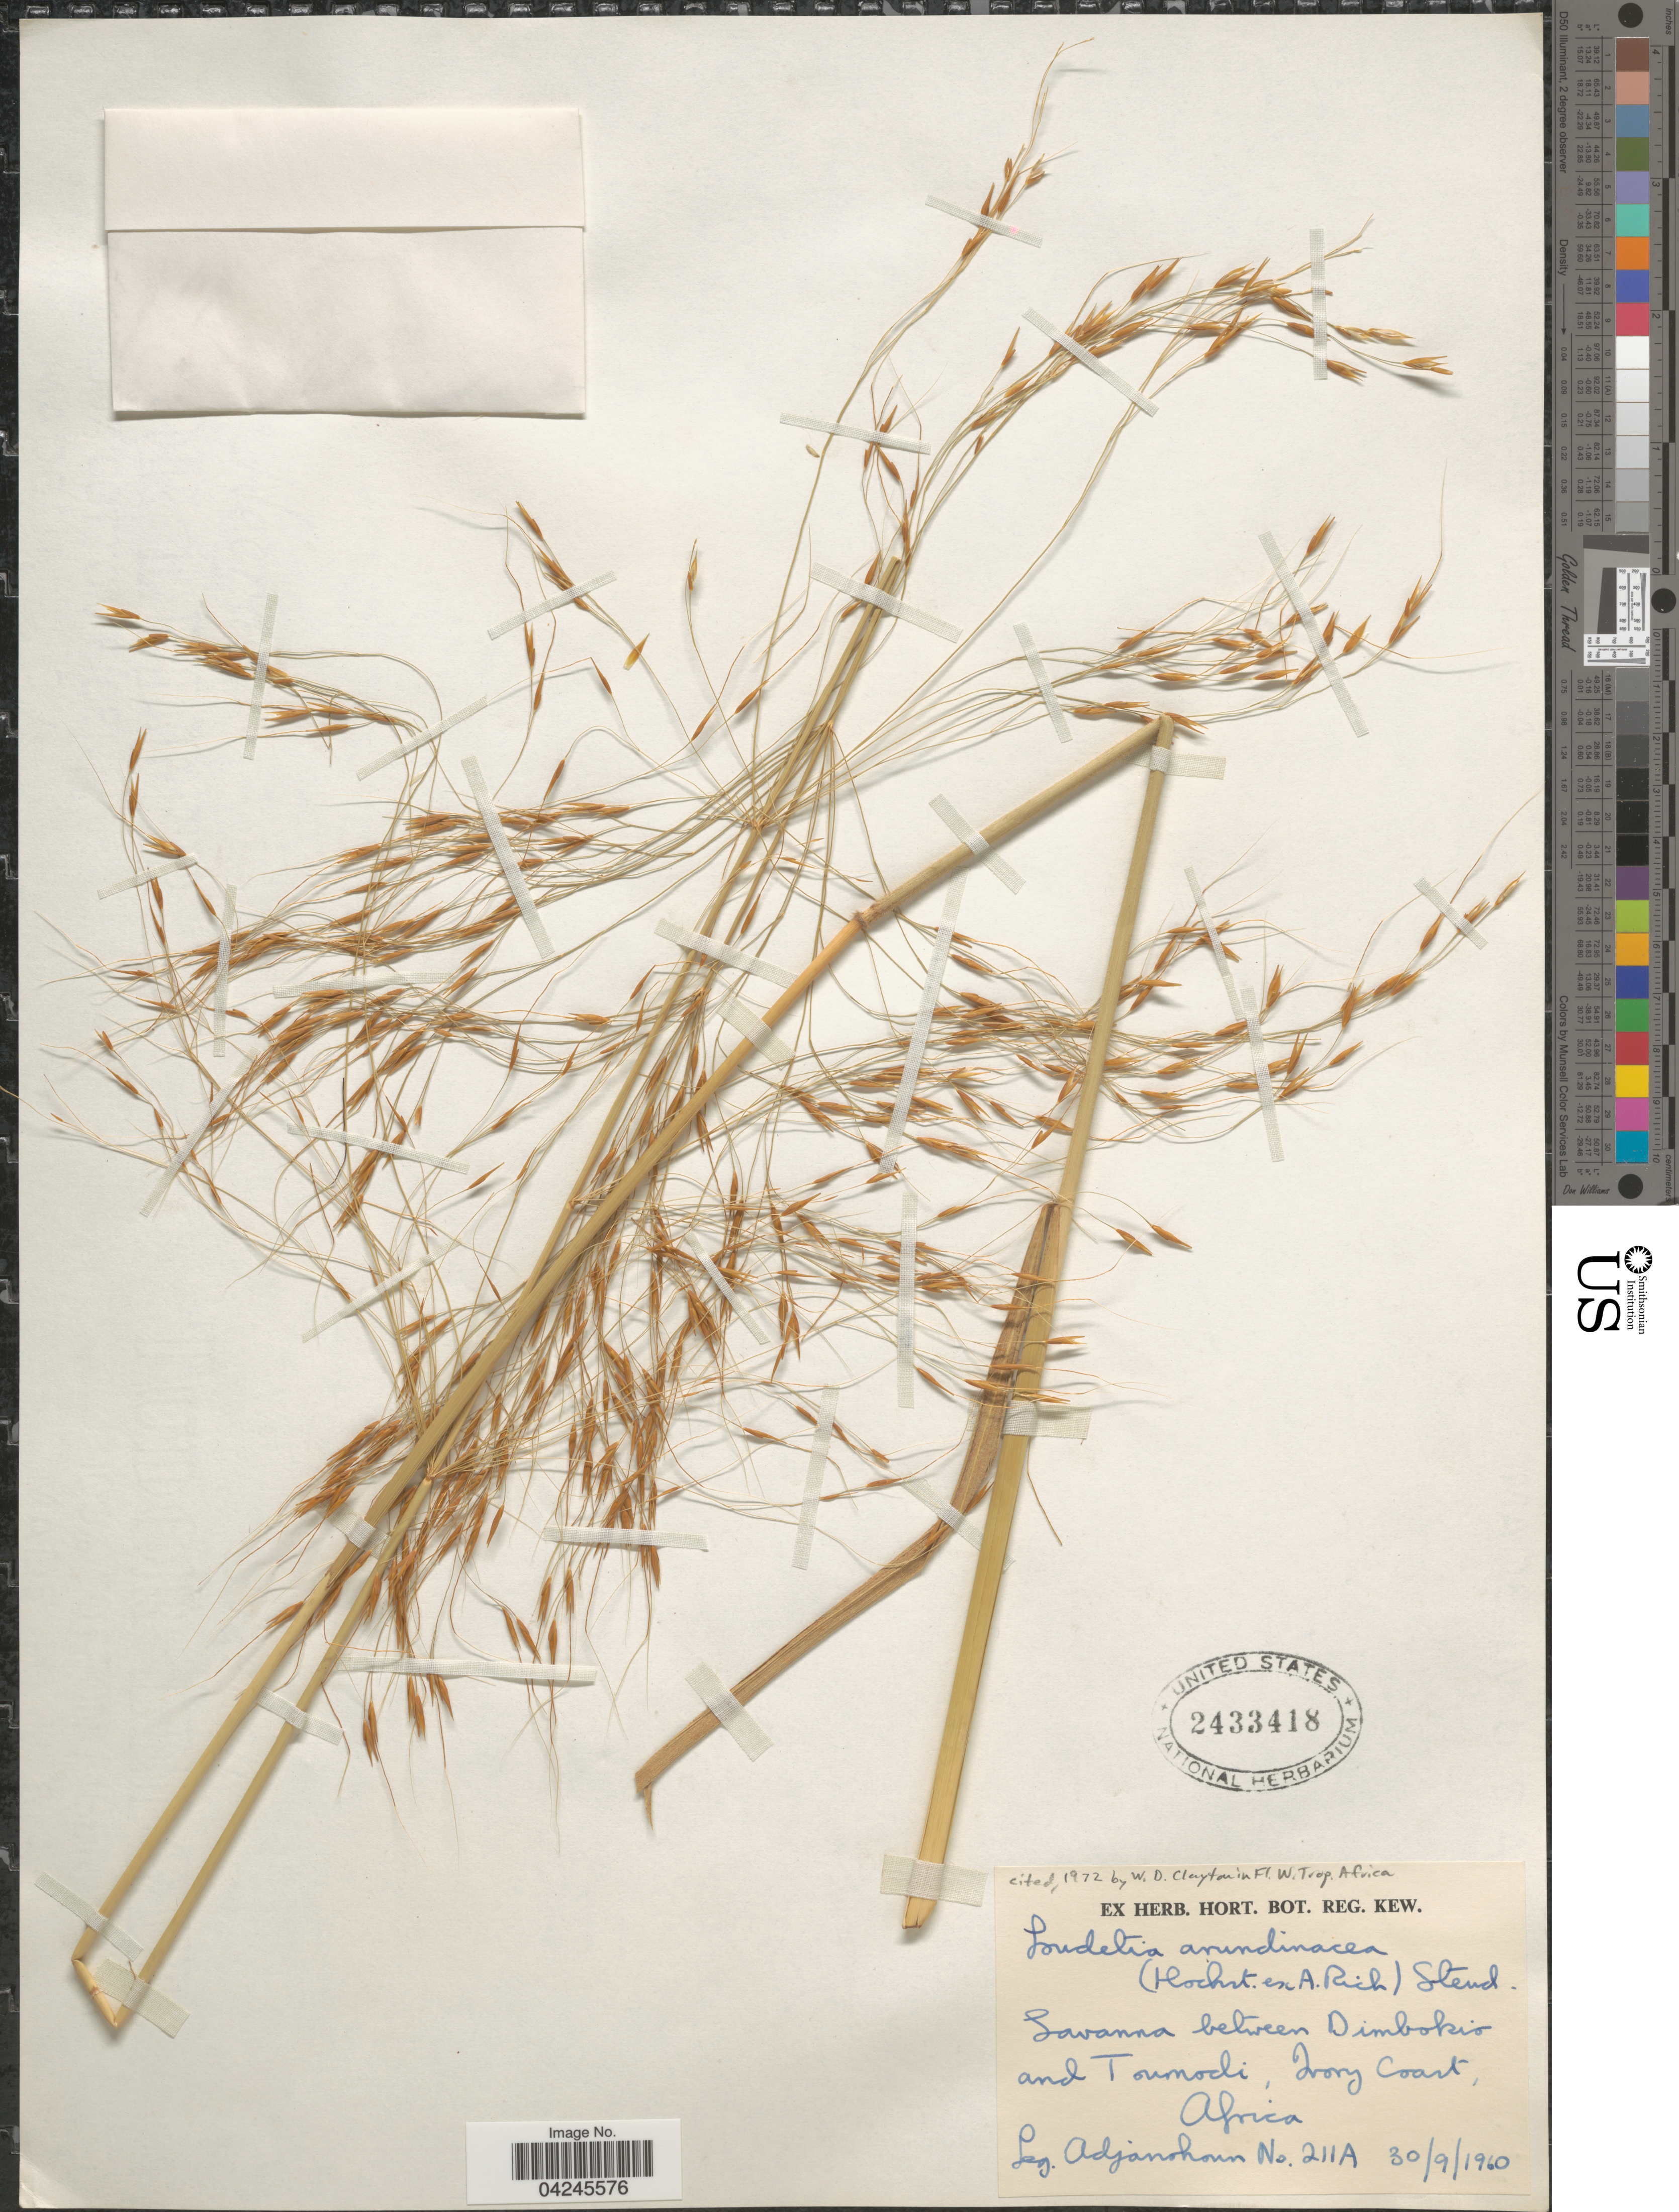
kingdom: Plantae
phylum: Tracheophyta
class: Liliopsida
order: Poales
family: Poaceae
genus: Loudetia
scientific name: Loudetia arundinacea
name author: (Hochst. ex A. Rich.) Steud.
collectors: Adjanohoun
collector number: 211A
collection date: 1960-09-30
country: Ivory Coast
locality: Savanna between Dimbokio and Toumodi.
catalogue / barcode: US 2433418